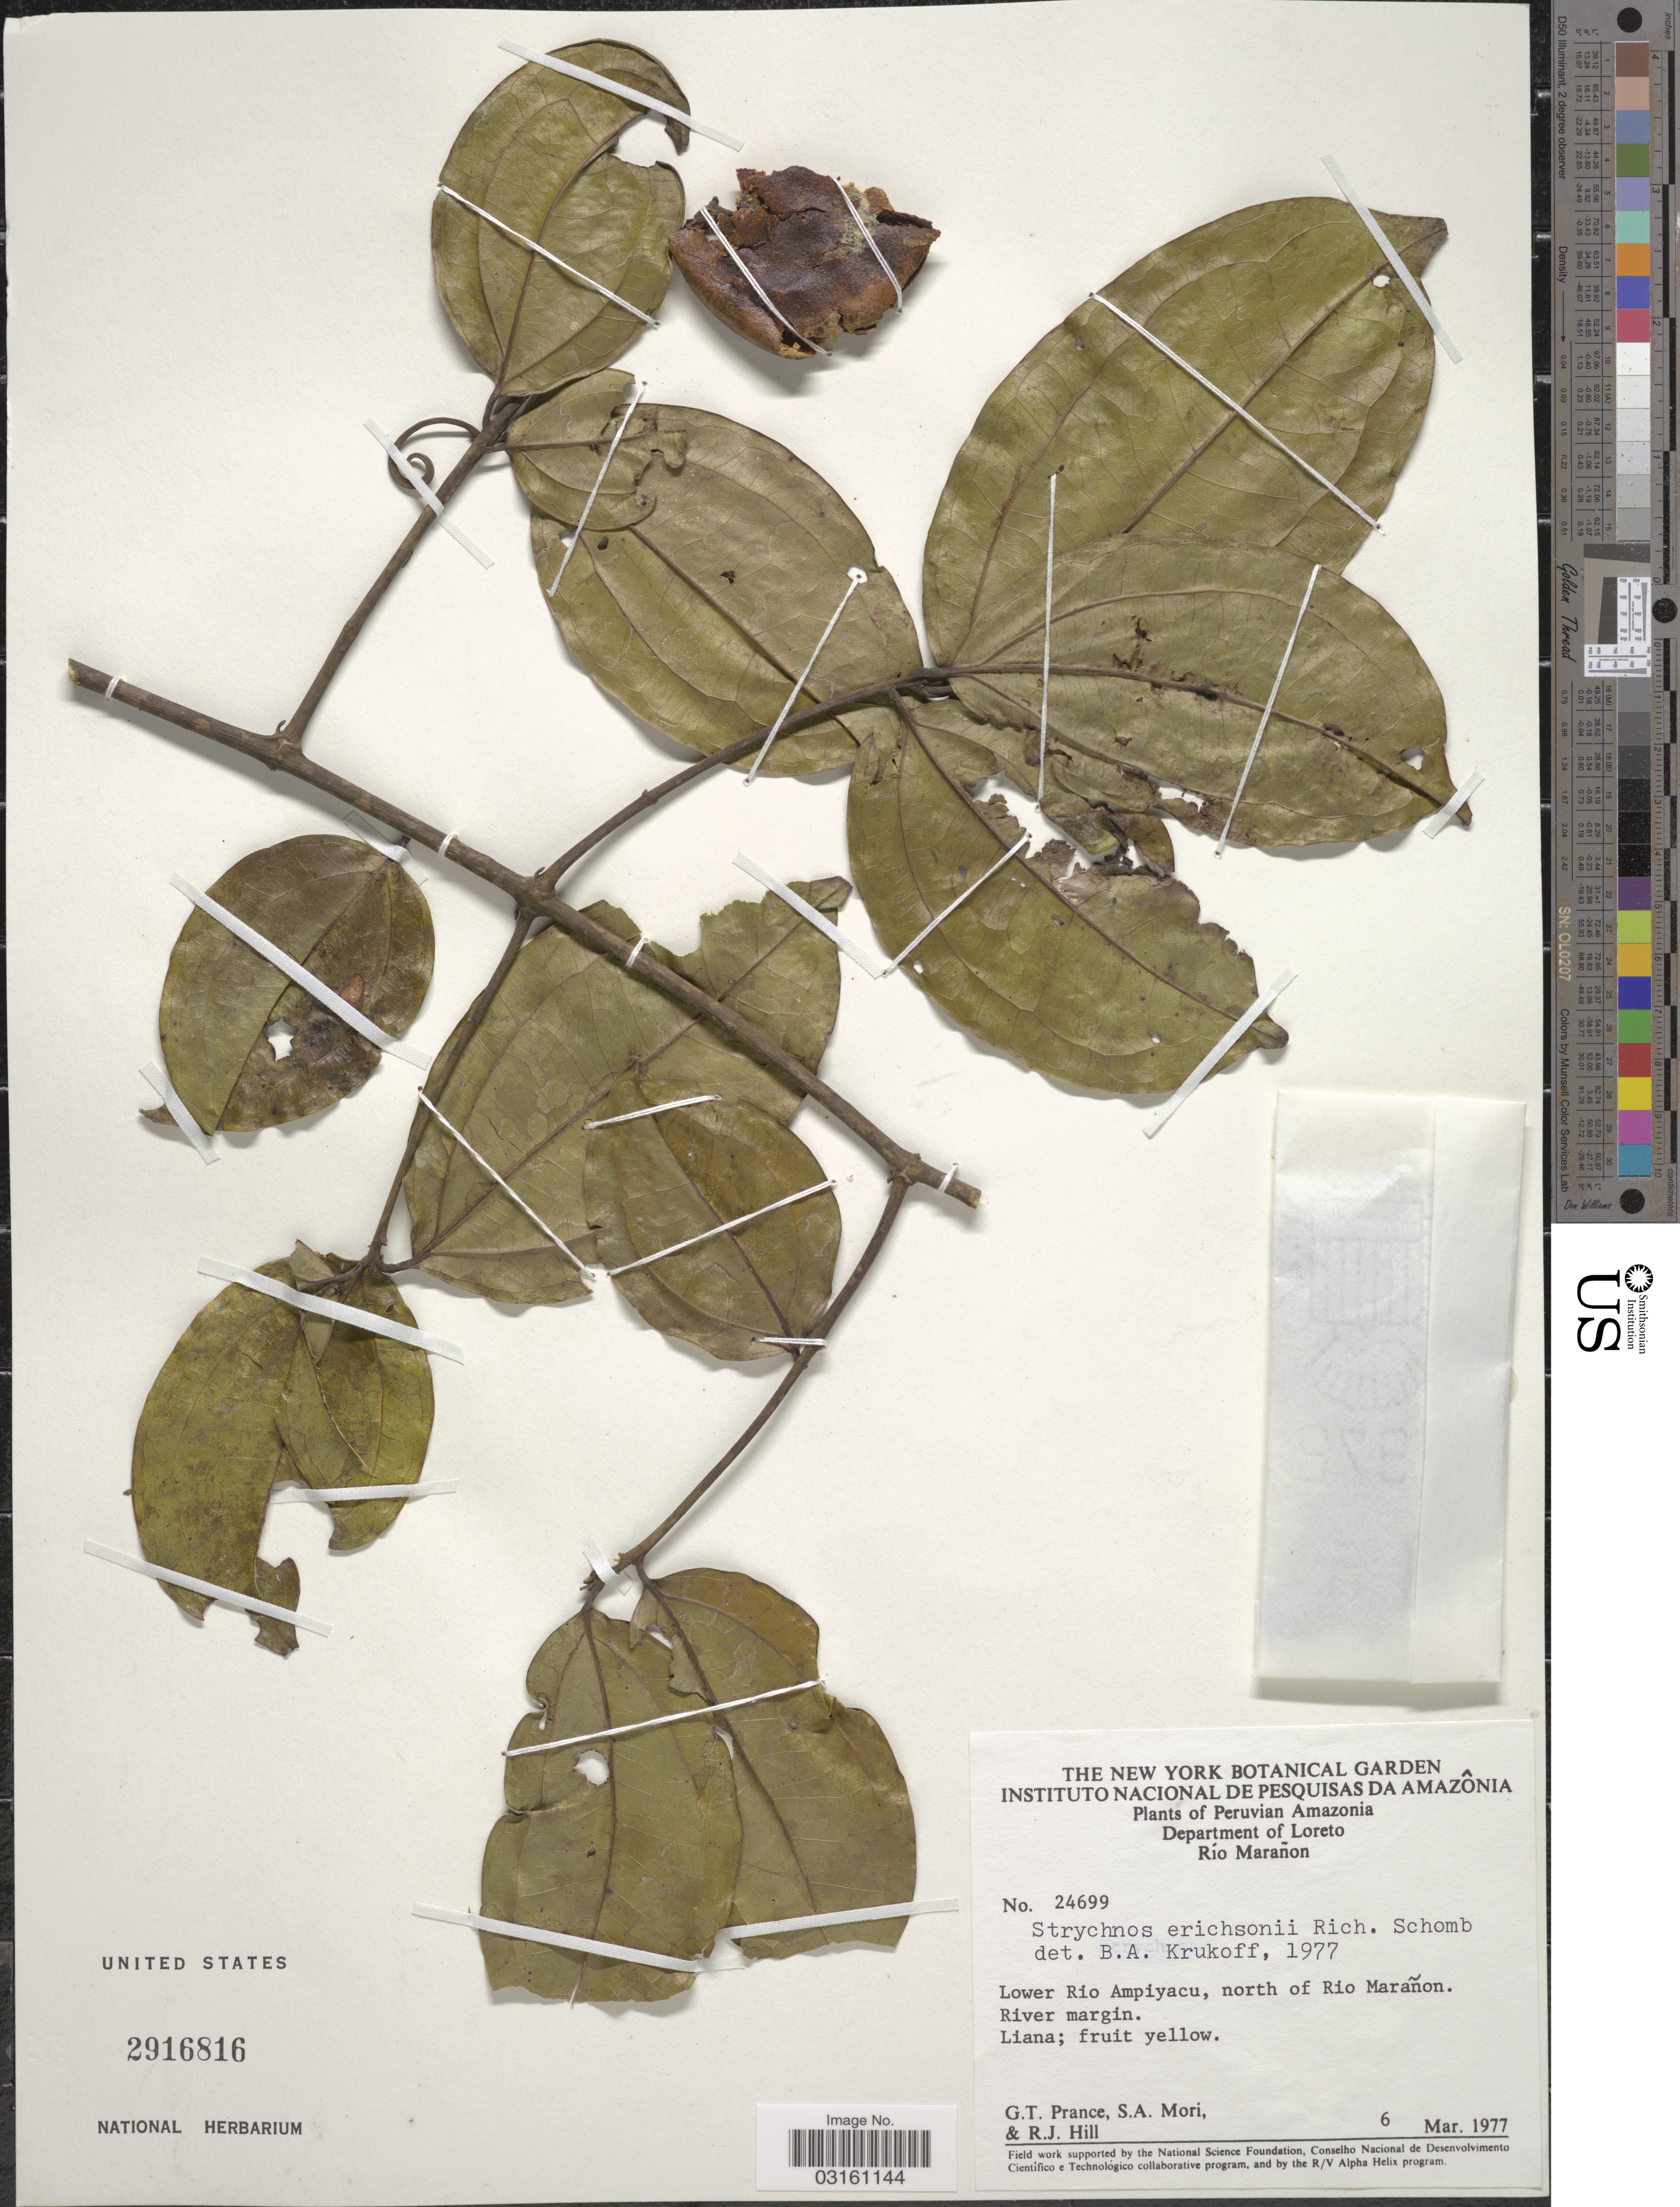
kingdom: Plantae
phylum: Tracheophyta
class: Magnoliopsida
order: Gentianales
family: Loganiaceae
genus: Strychnos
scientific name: Strychnos erichsonii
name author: R.H. Schomb. ex Progel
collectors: G. T. Prance, S. Mori & R. J. Hill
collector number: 24699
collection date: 1977-03-06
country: Peru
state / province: Loreto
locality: Peruvian Amazonia. Department of Loreto. Río Marañon. Lower Rio Ampiyacu, north of Rio Marañon.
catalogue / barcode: US 2916816